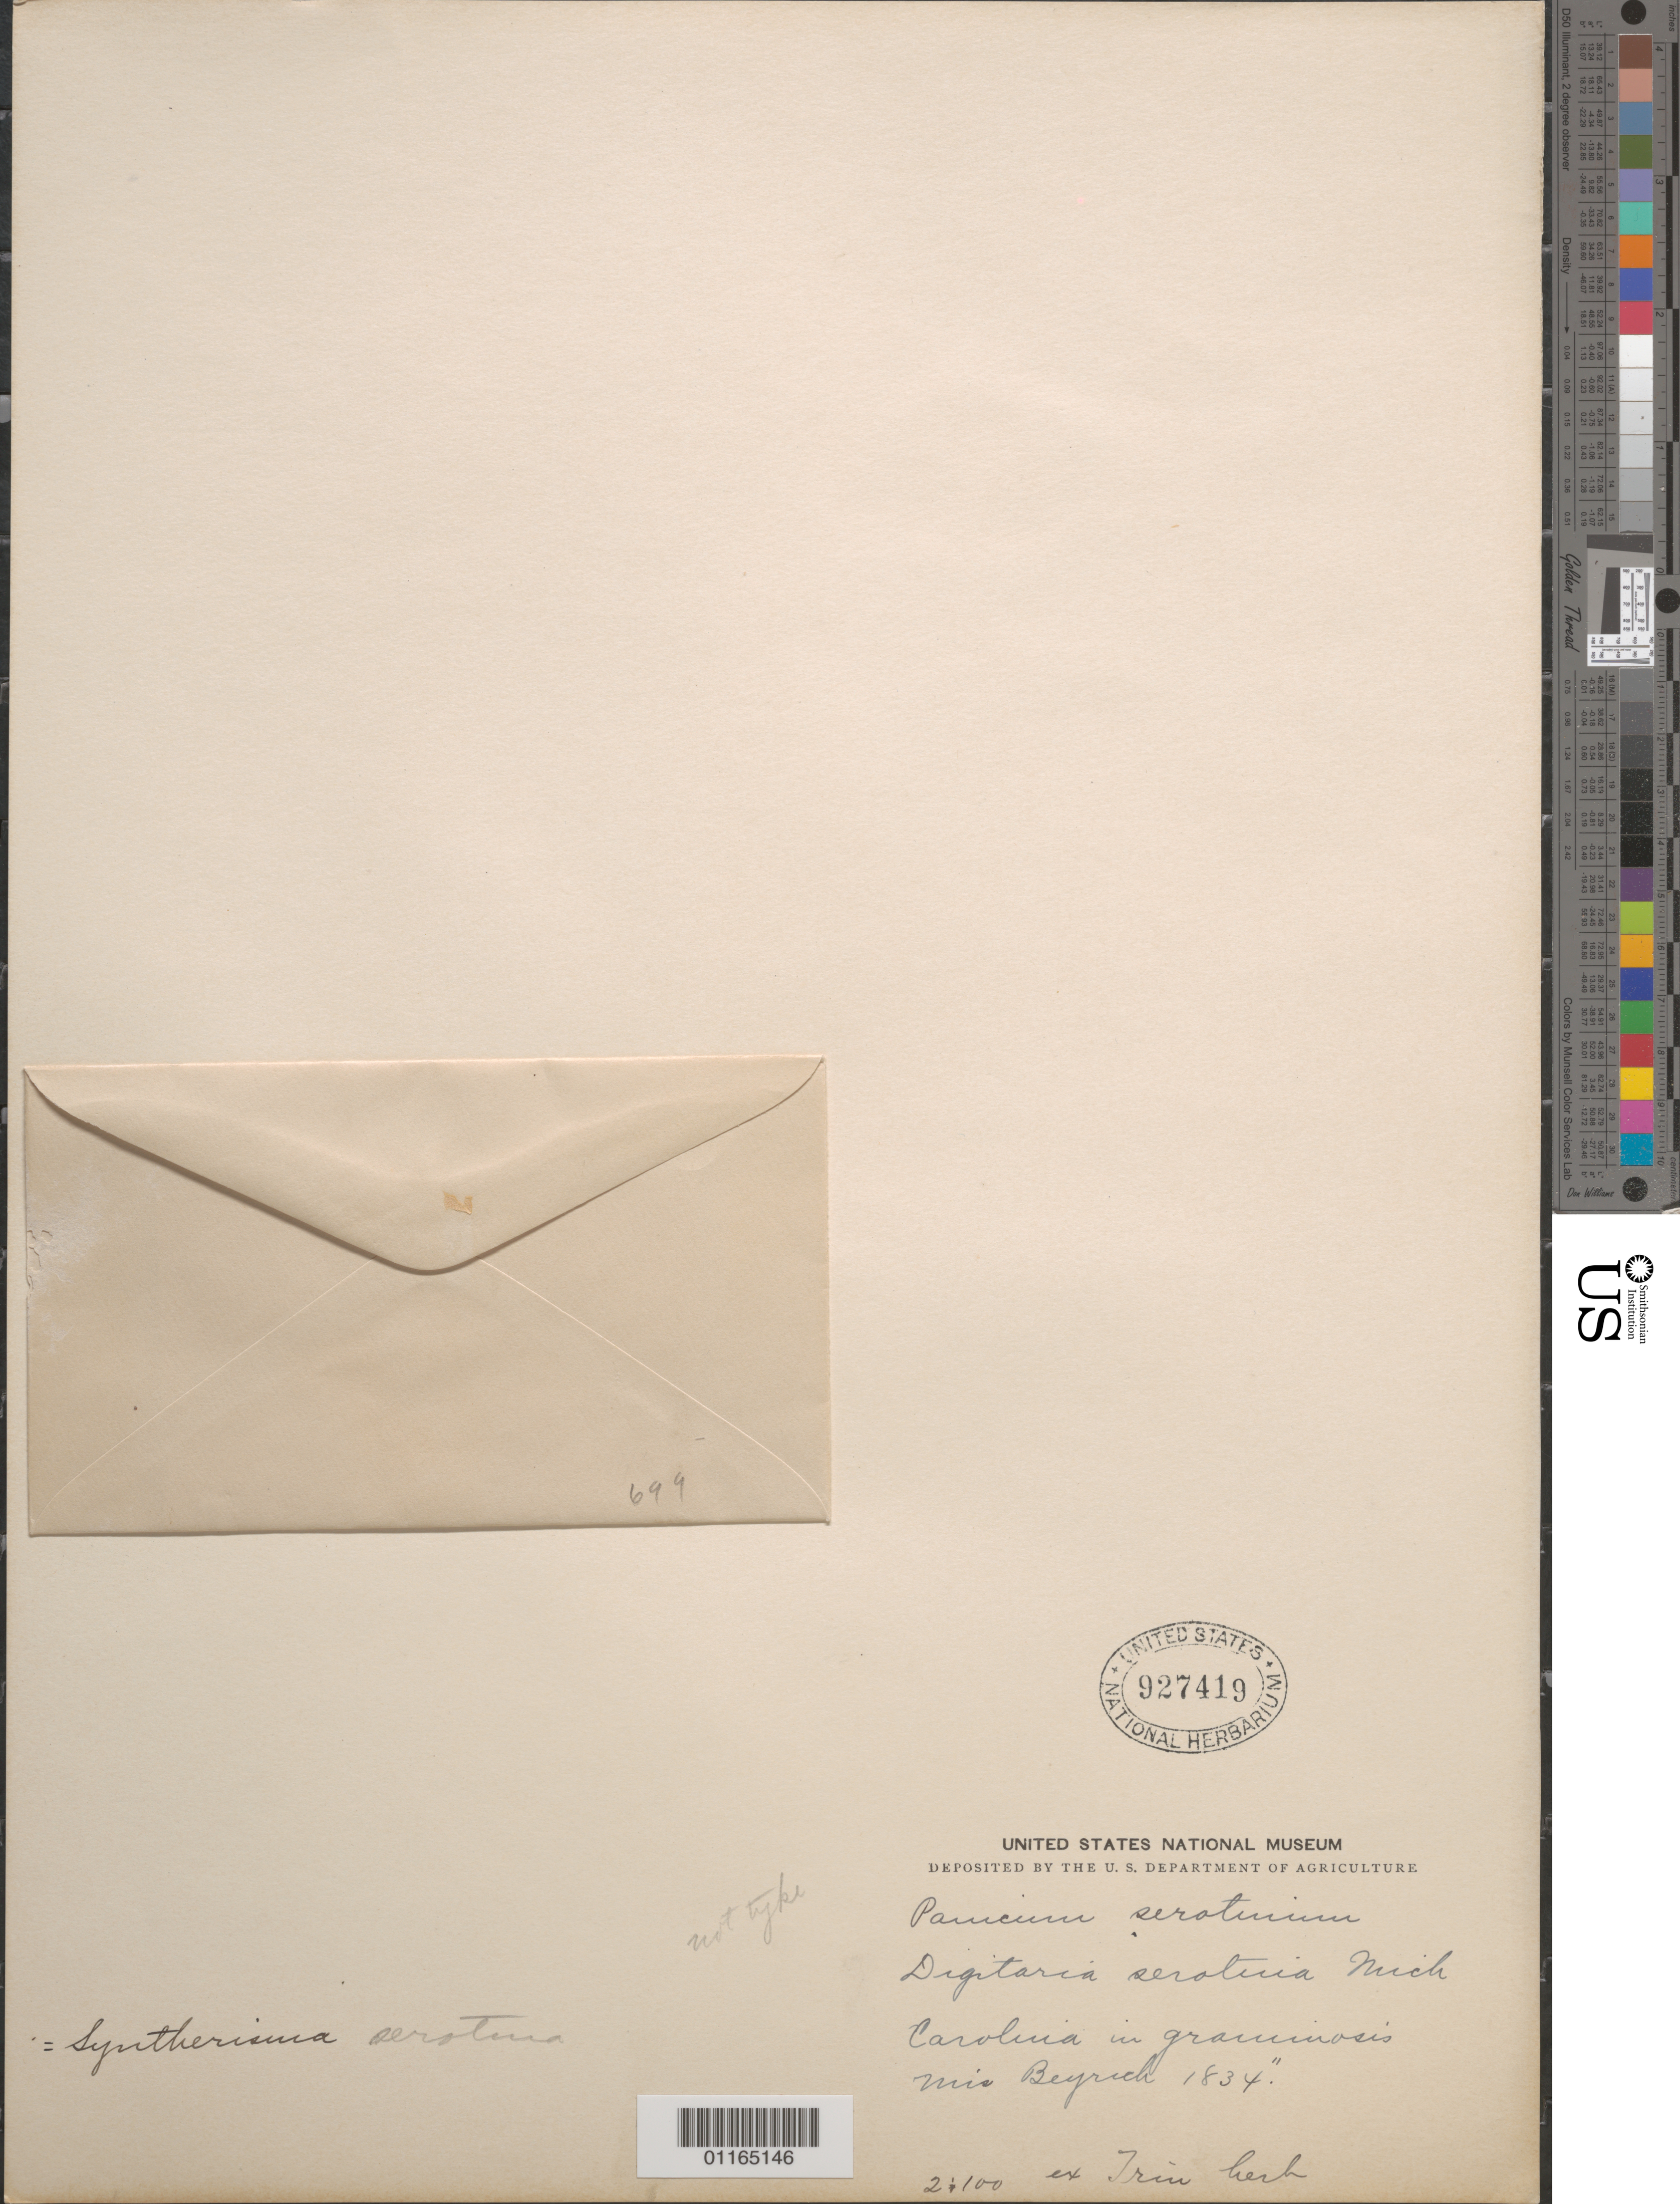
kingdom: Plantae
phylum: Tracheophyta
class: Liliopsida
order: Poales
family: Poaceae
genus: Digitaria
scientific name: Digitaria serotina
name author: (Walter) Michx.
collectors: H. K. Beyrich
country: United States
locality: Carolina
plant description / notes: Fragmentary material of specimen ex herb. Trin., annotated "not a type"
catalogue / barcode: US 927419